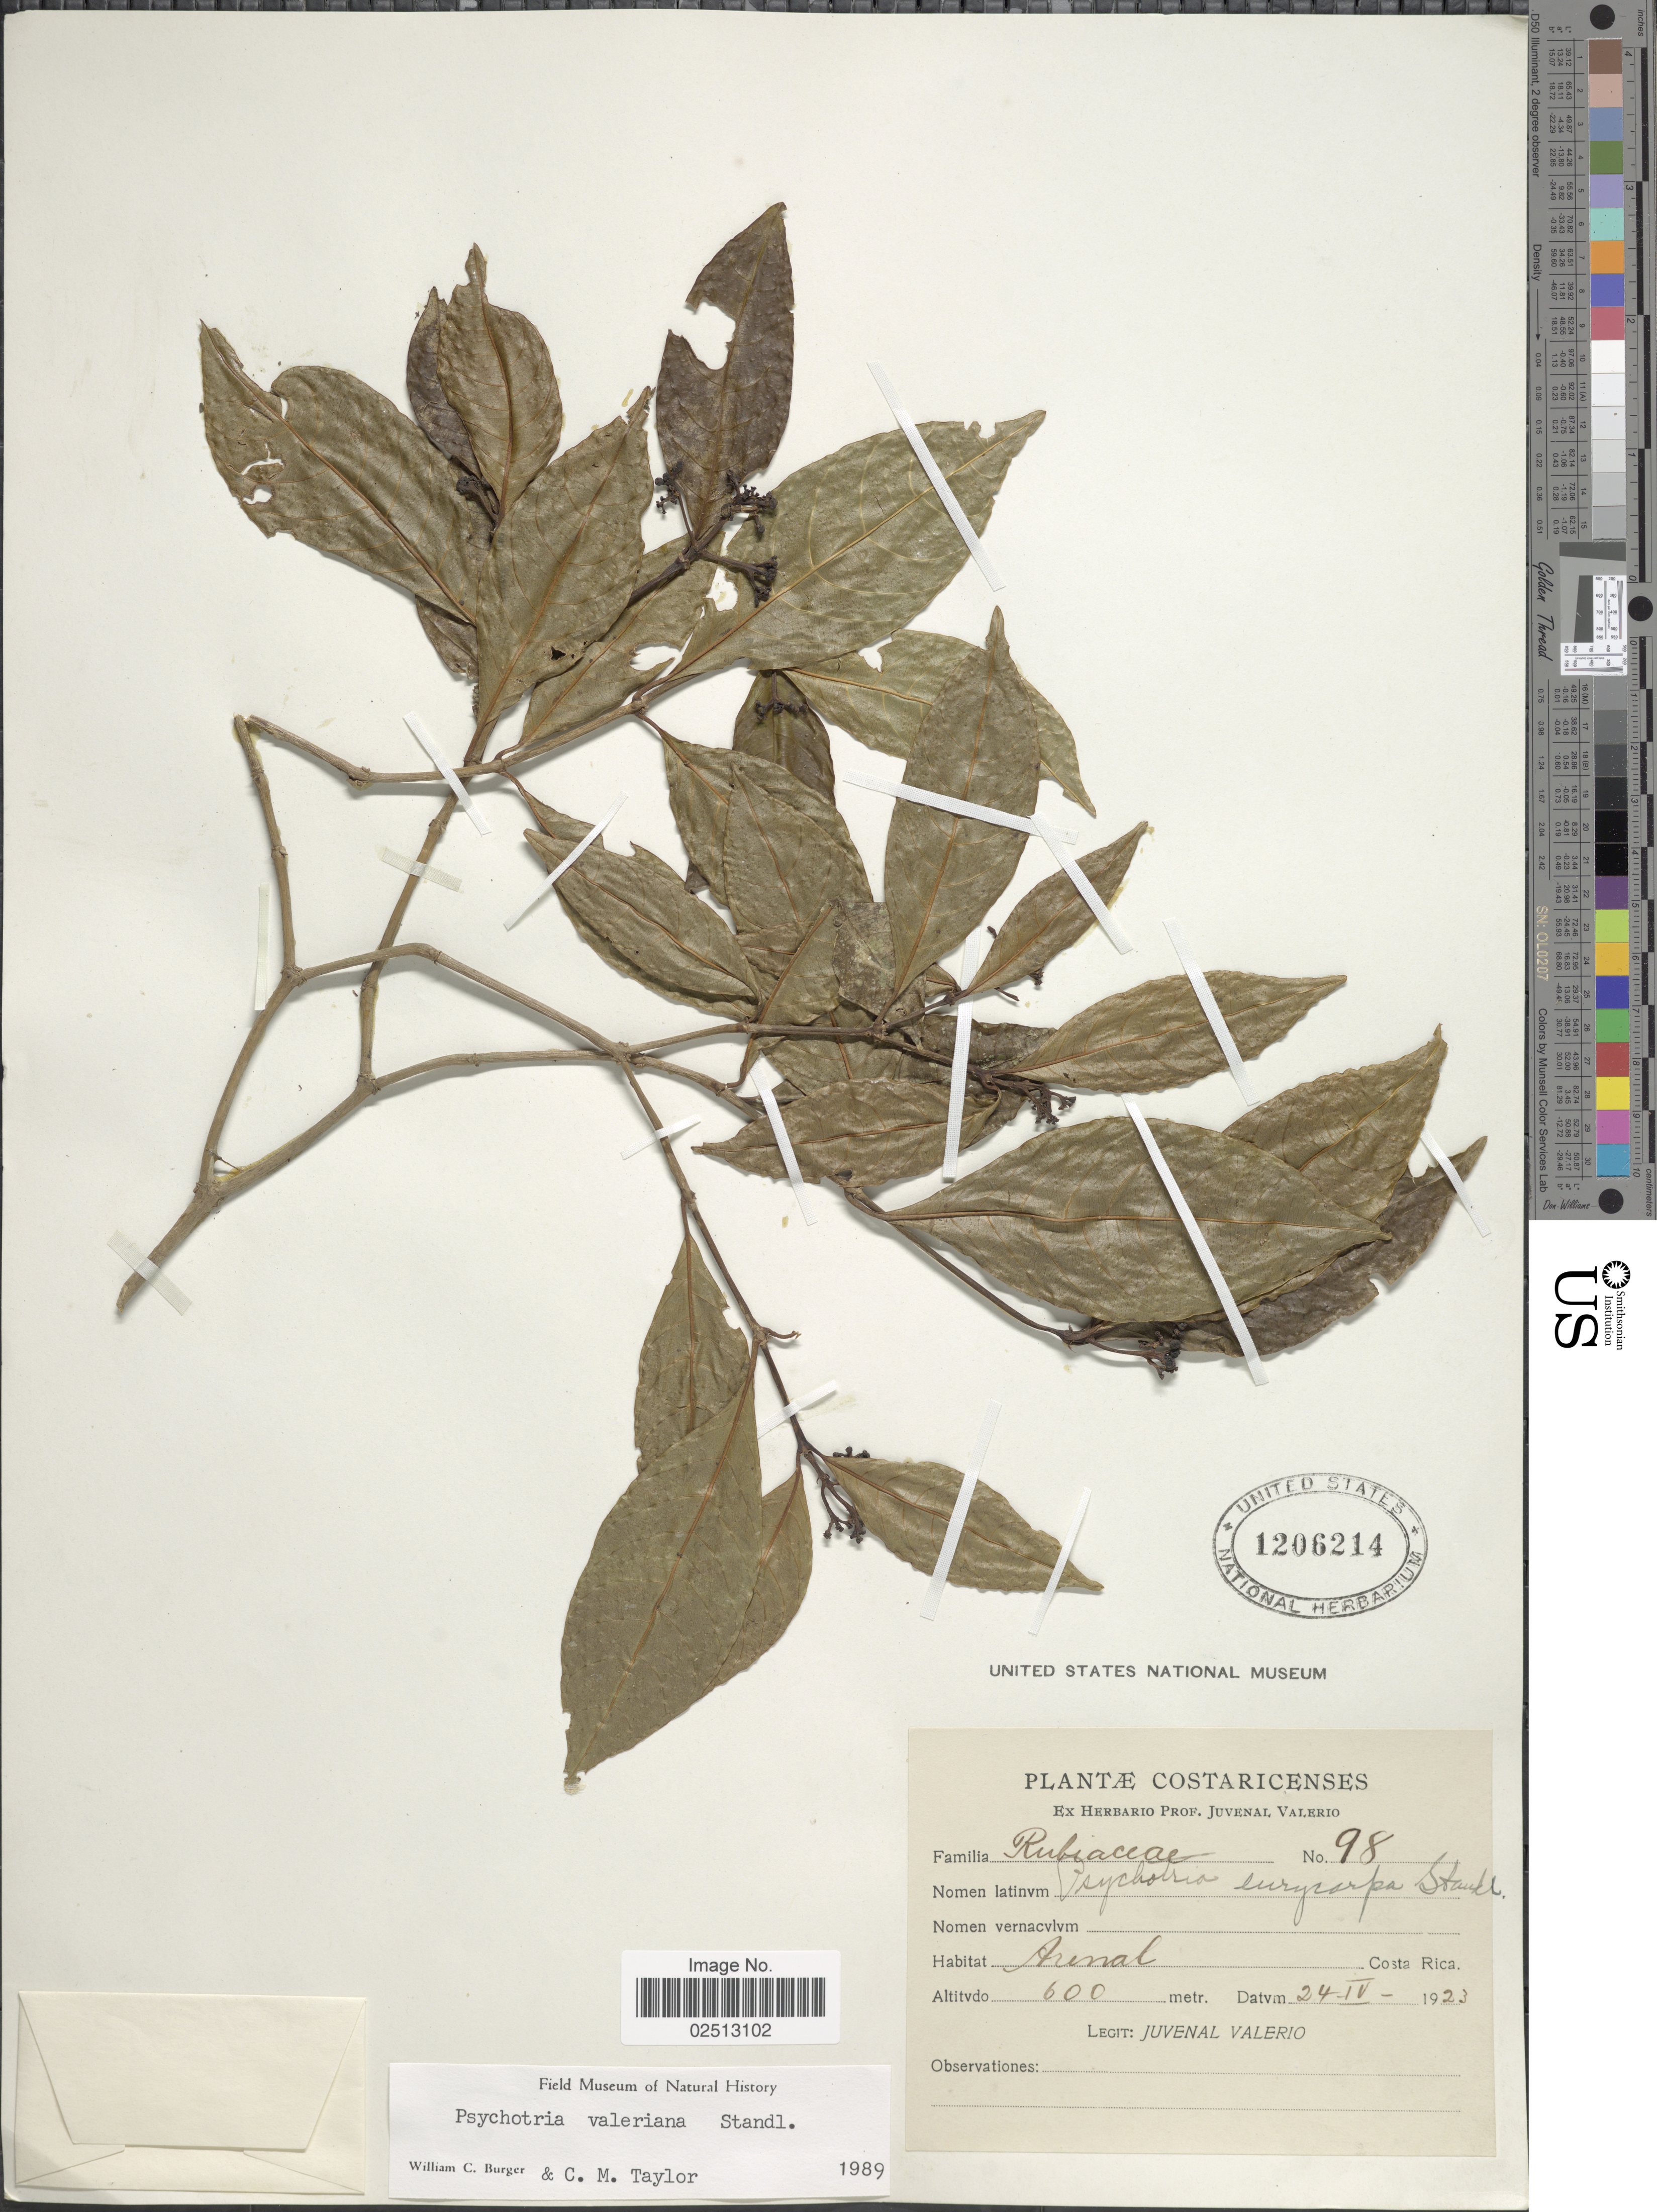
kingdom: Plantae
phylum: Tracheophyta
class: Magnoliopsida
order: Gentianales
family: Rubiaceae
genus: Psychotria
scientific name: Psychotria valeriana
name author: Standl.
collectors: J. Valerio R.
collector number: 98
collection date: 1923-04-24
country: Costa Rica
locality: Arenal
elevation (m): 600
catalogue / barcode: US 1206214